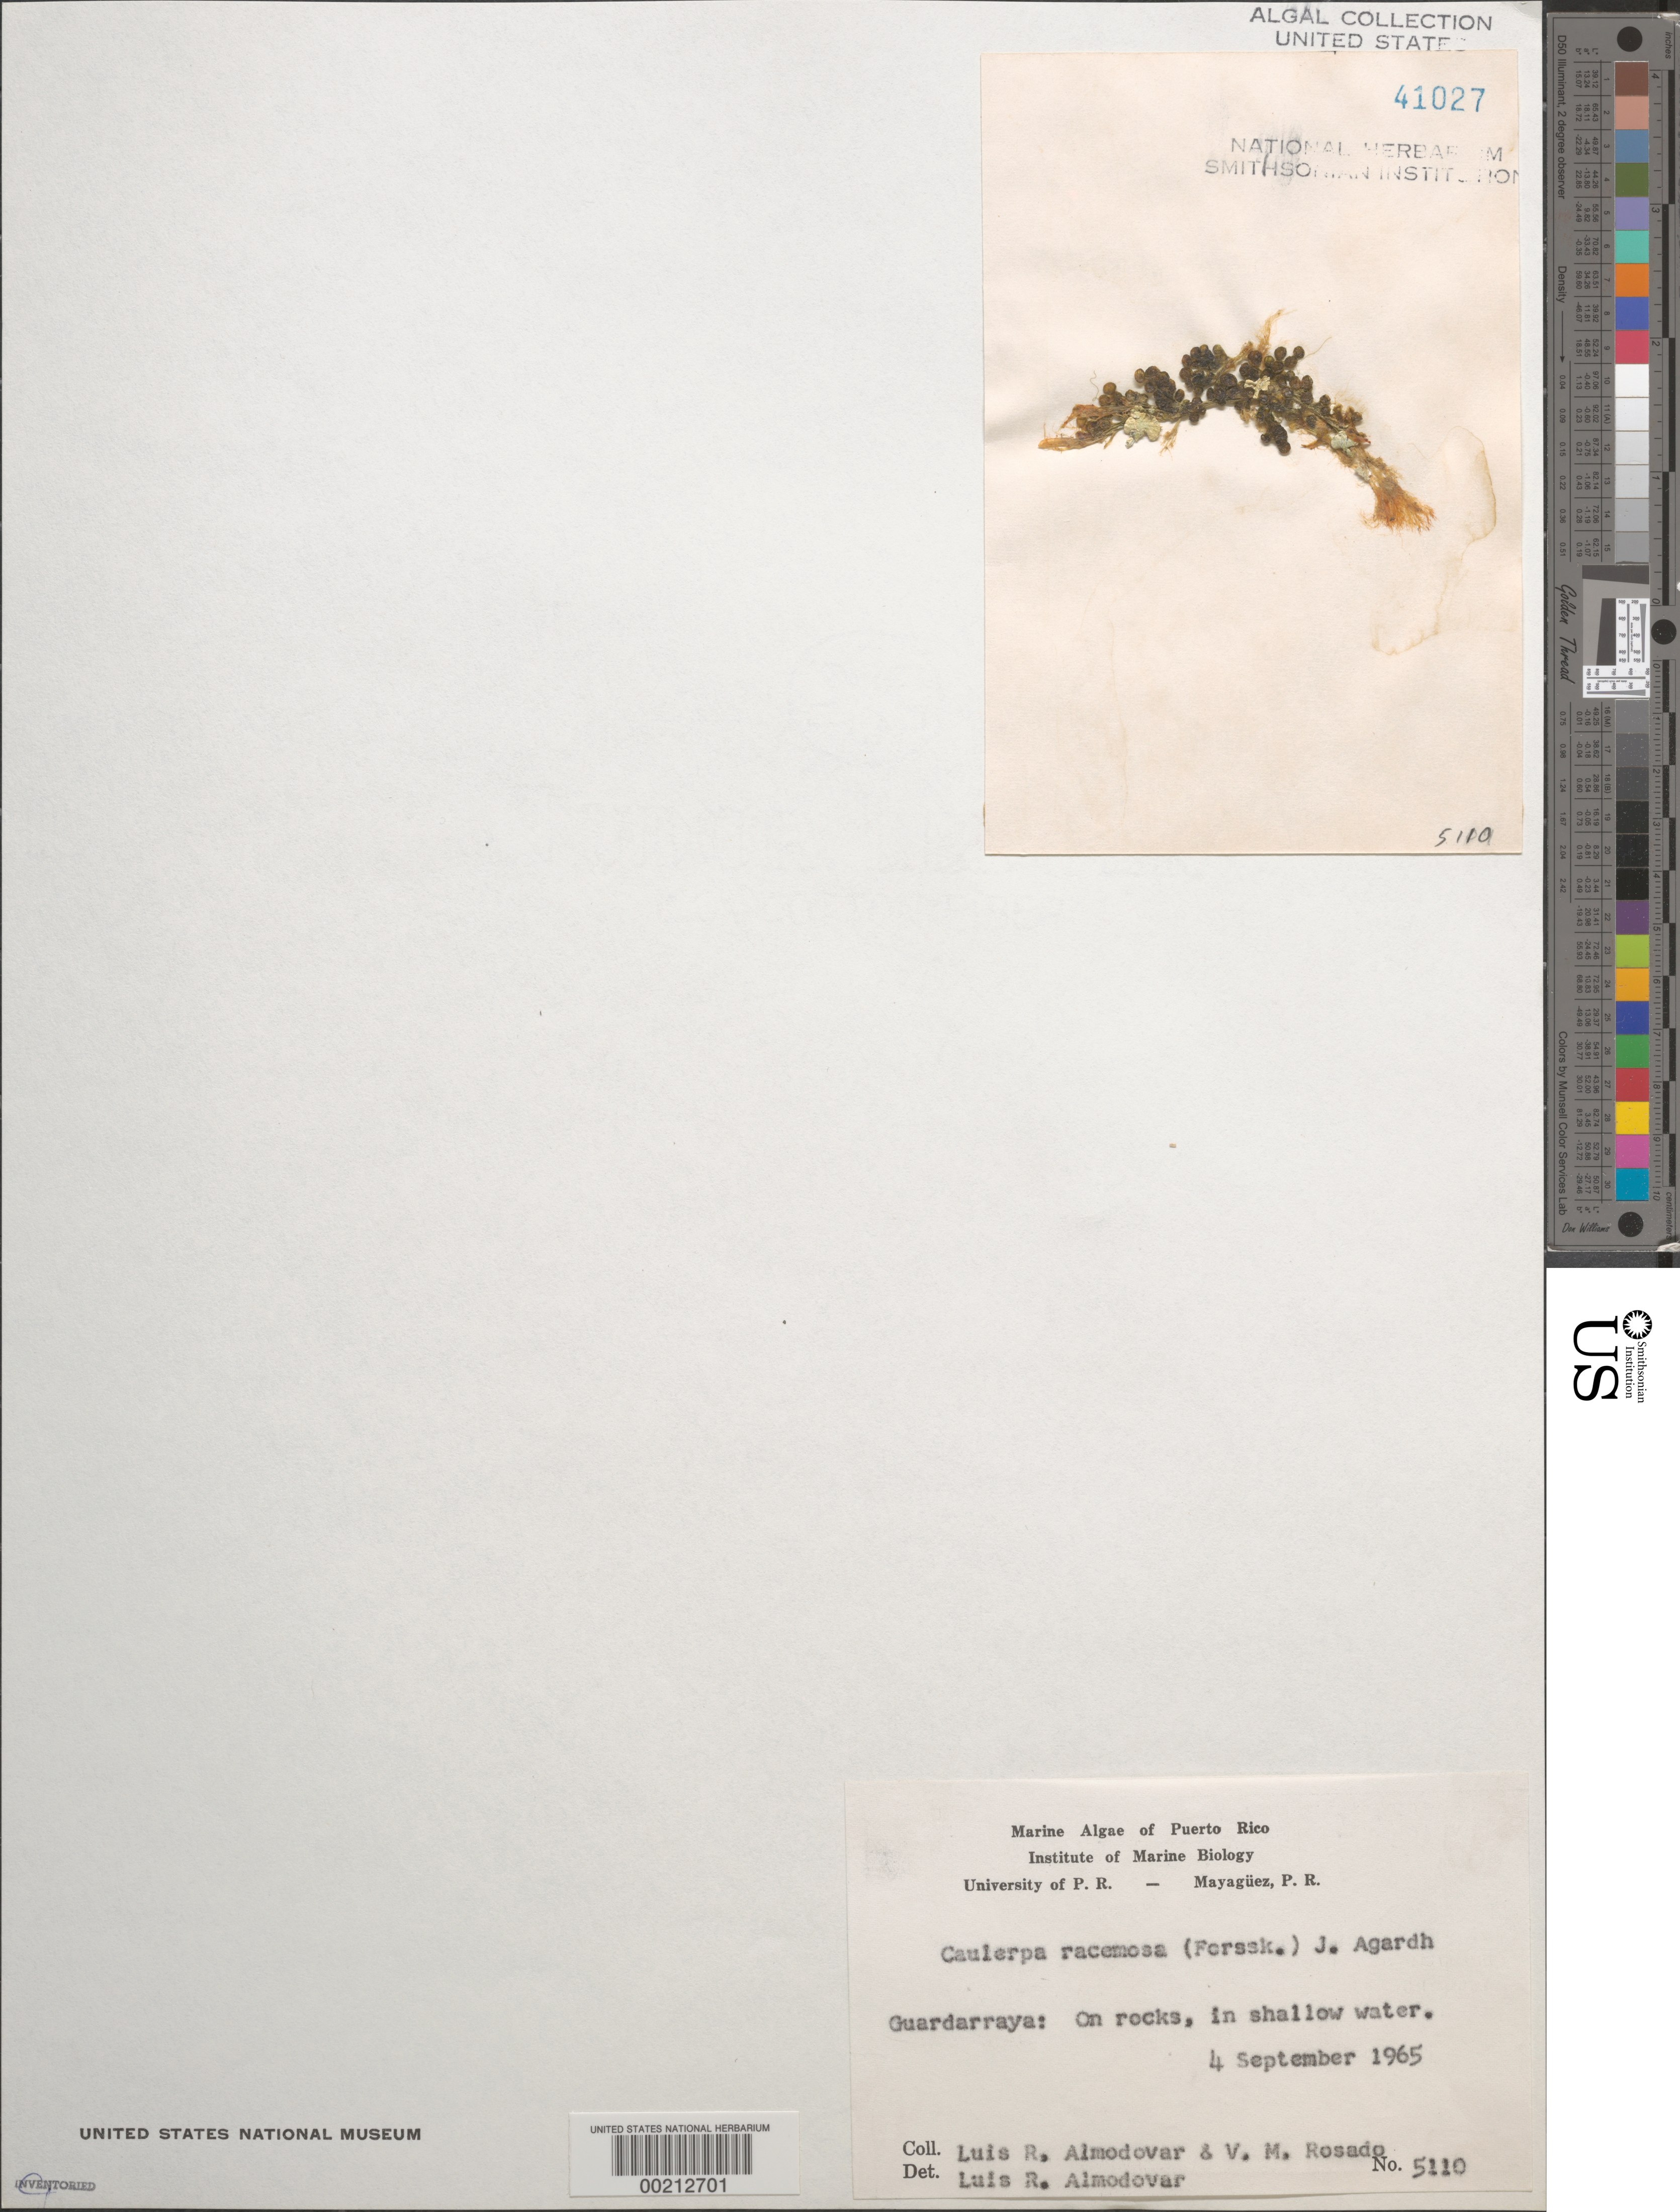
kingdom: Plantae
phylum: Chlorophyta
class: Ulvophyceae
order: Bryopsidales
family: Caulerpaceae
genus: Caulerpa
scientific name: Caulerpa racemosa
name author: (Forssk.) J. Agardh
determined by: Almodovar, L. R.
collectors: L. Almodovar & V. Rosado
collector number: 5110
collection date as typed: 04 Sep 1965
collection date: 1965-09-04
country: Puerto Rico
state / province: Patillas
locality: Guardarraya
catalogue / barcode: US 41027